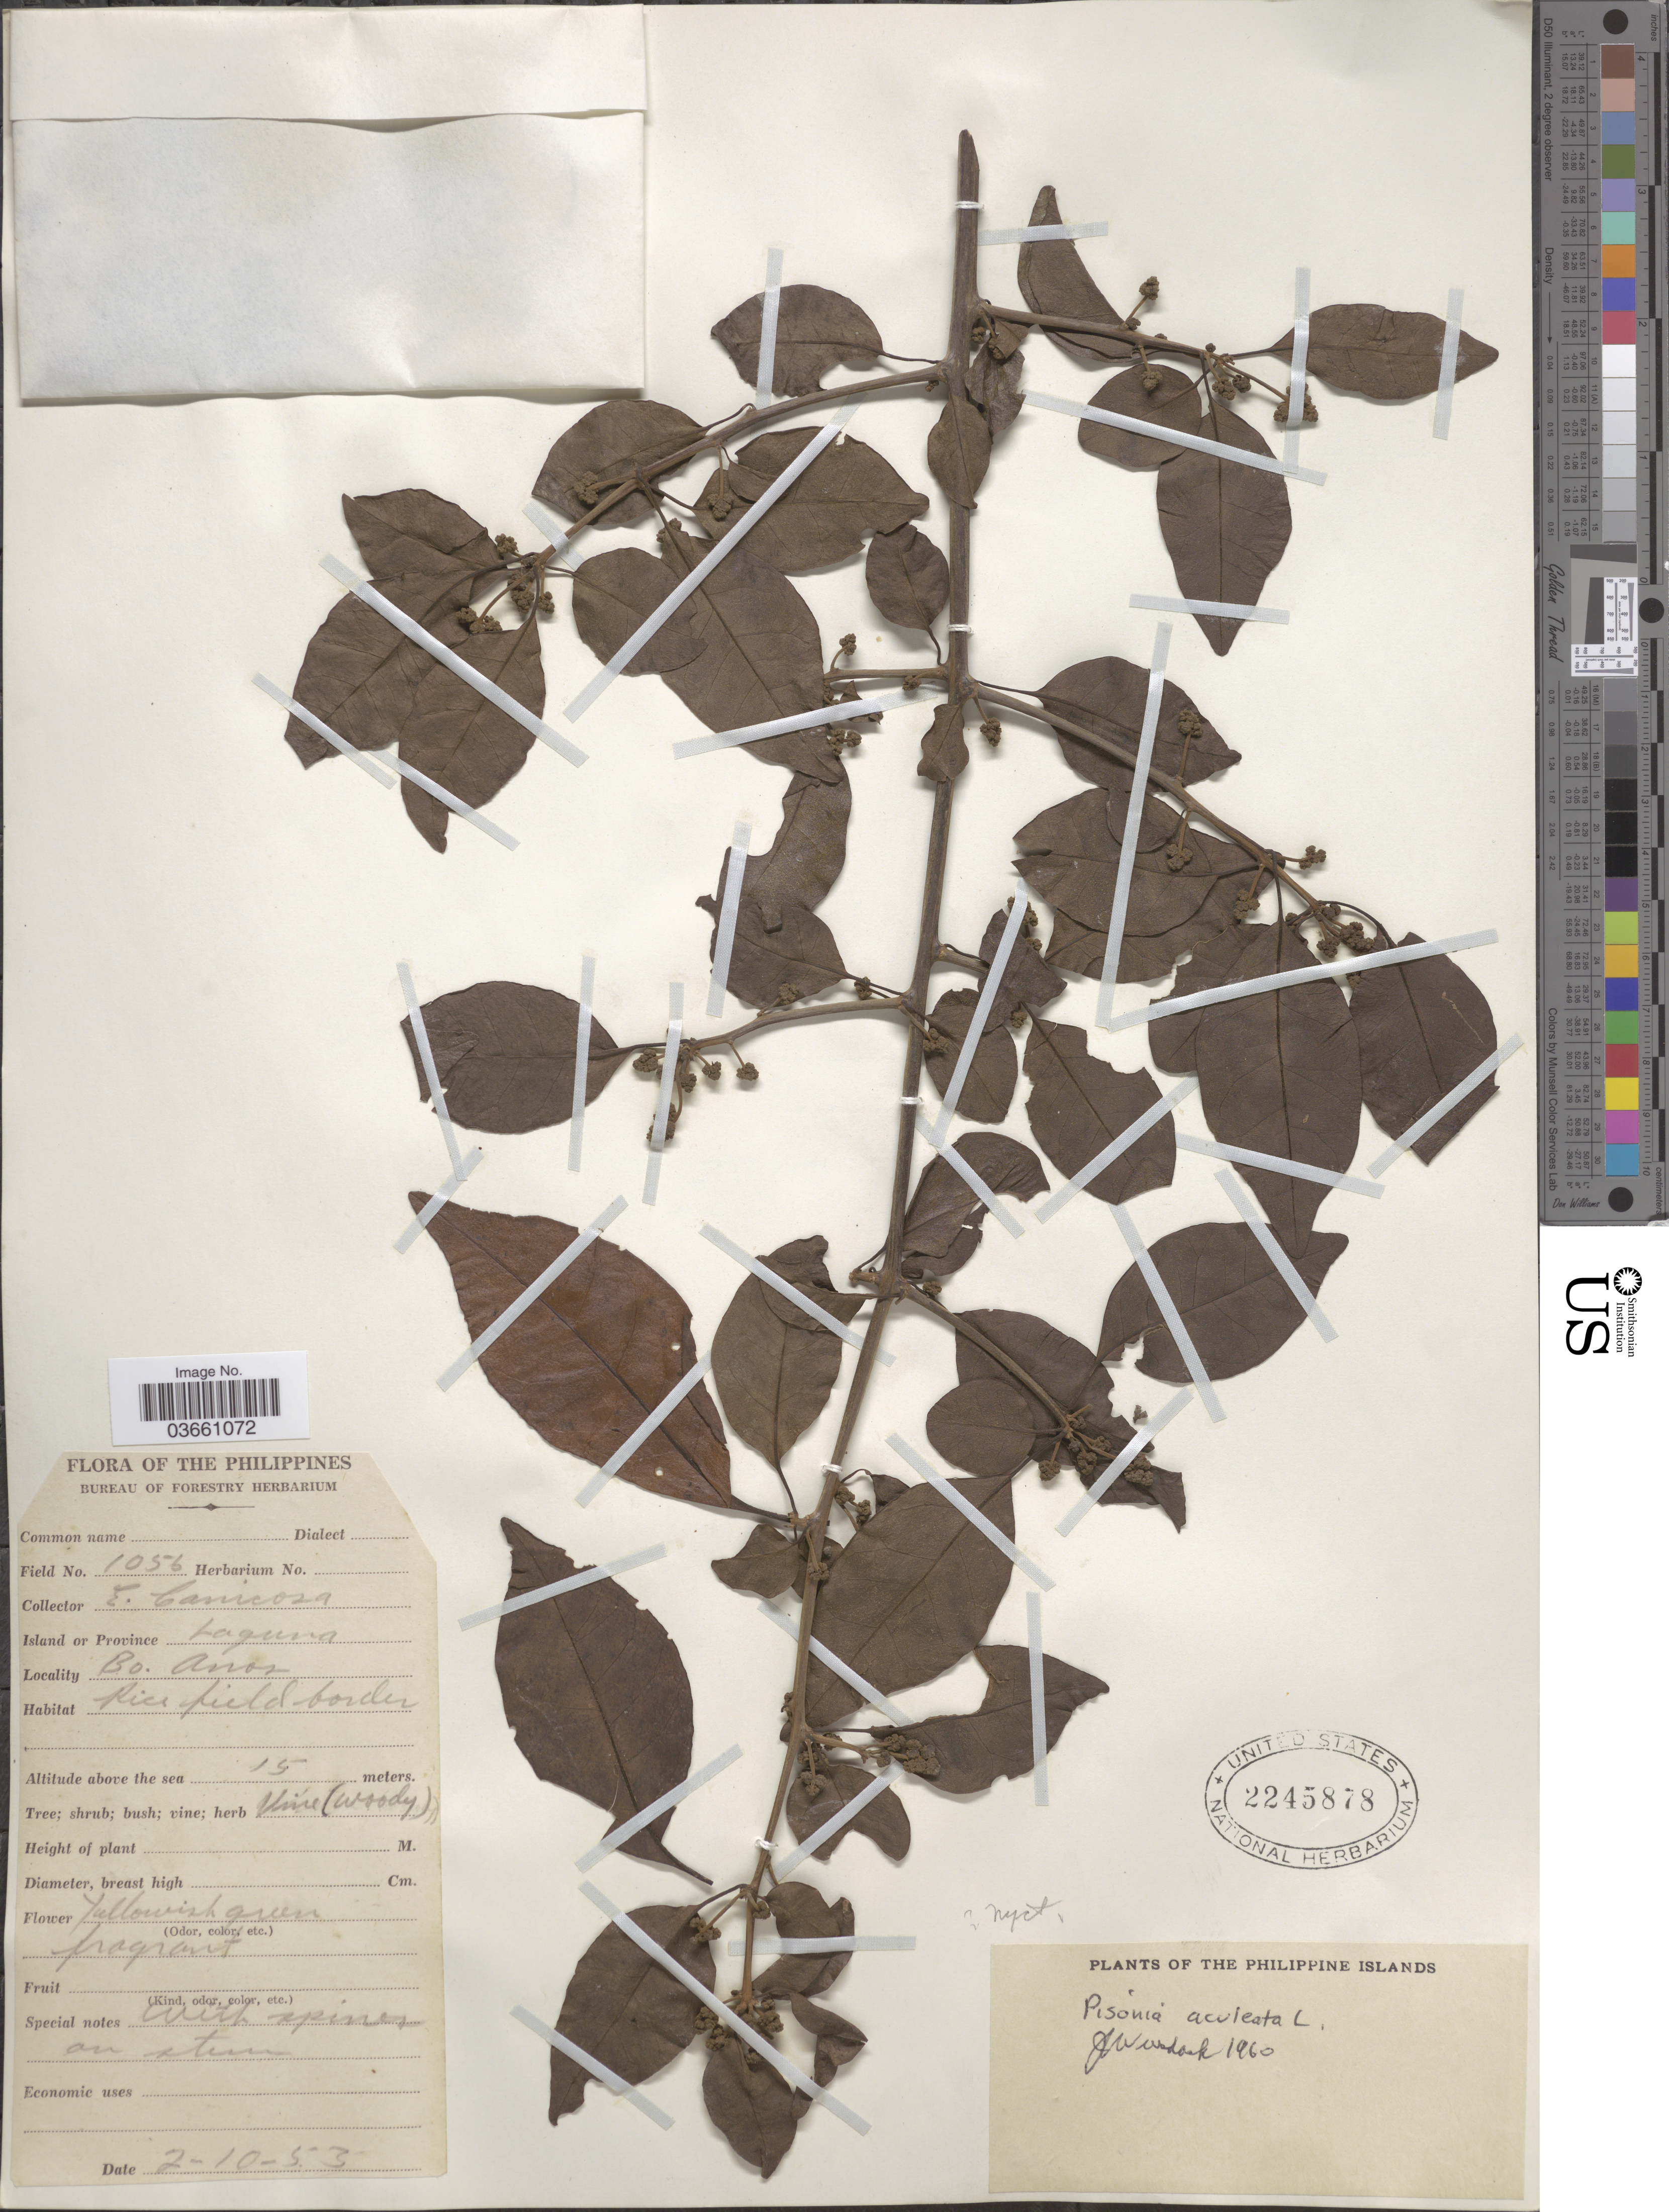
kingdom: Plantae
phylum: Tracheophyta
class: Magnoliopsida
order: Caryophyllales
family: Nyctaginaceae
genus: Pisonia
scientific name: Pisonia aculeata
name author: L.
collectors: E. Canicosa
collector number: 1056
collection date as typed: Transcribed d/m/y: 2/10/53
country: Philippines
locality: Island or Province Laguna. Bo. Anos.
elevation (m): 15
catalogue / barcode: US 2245878